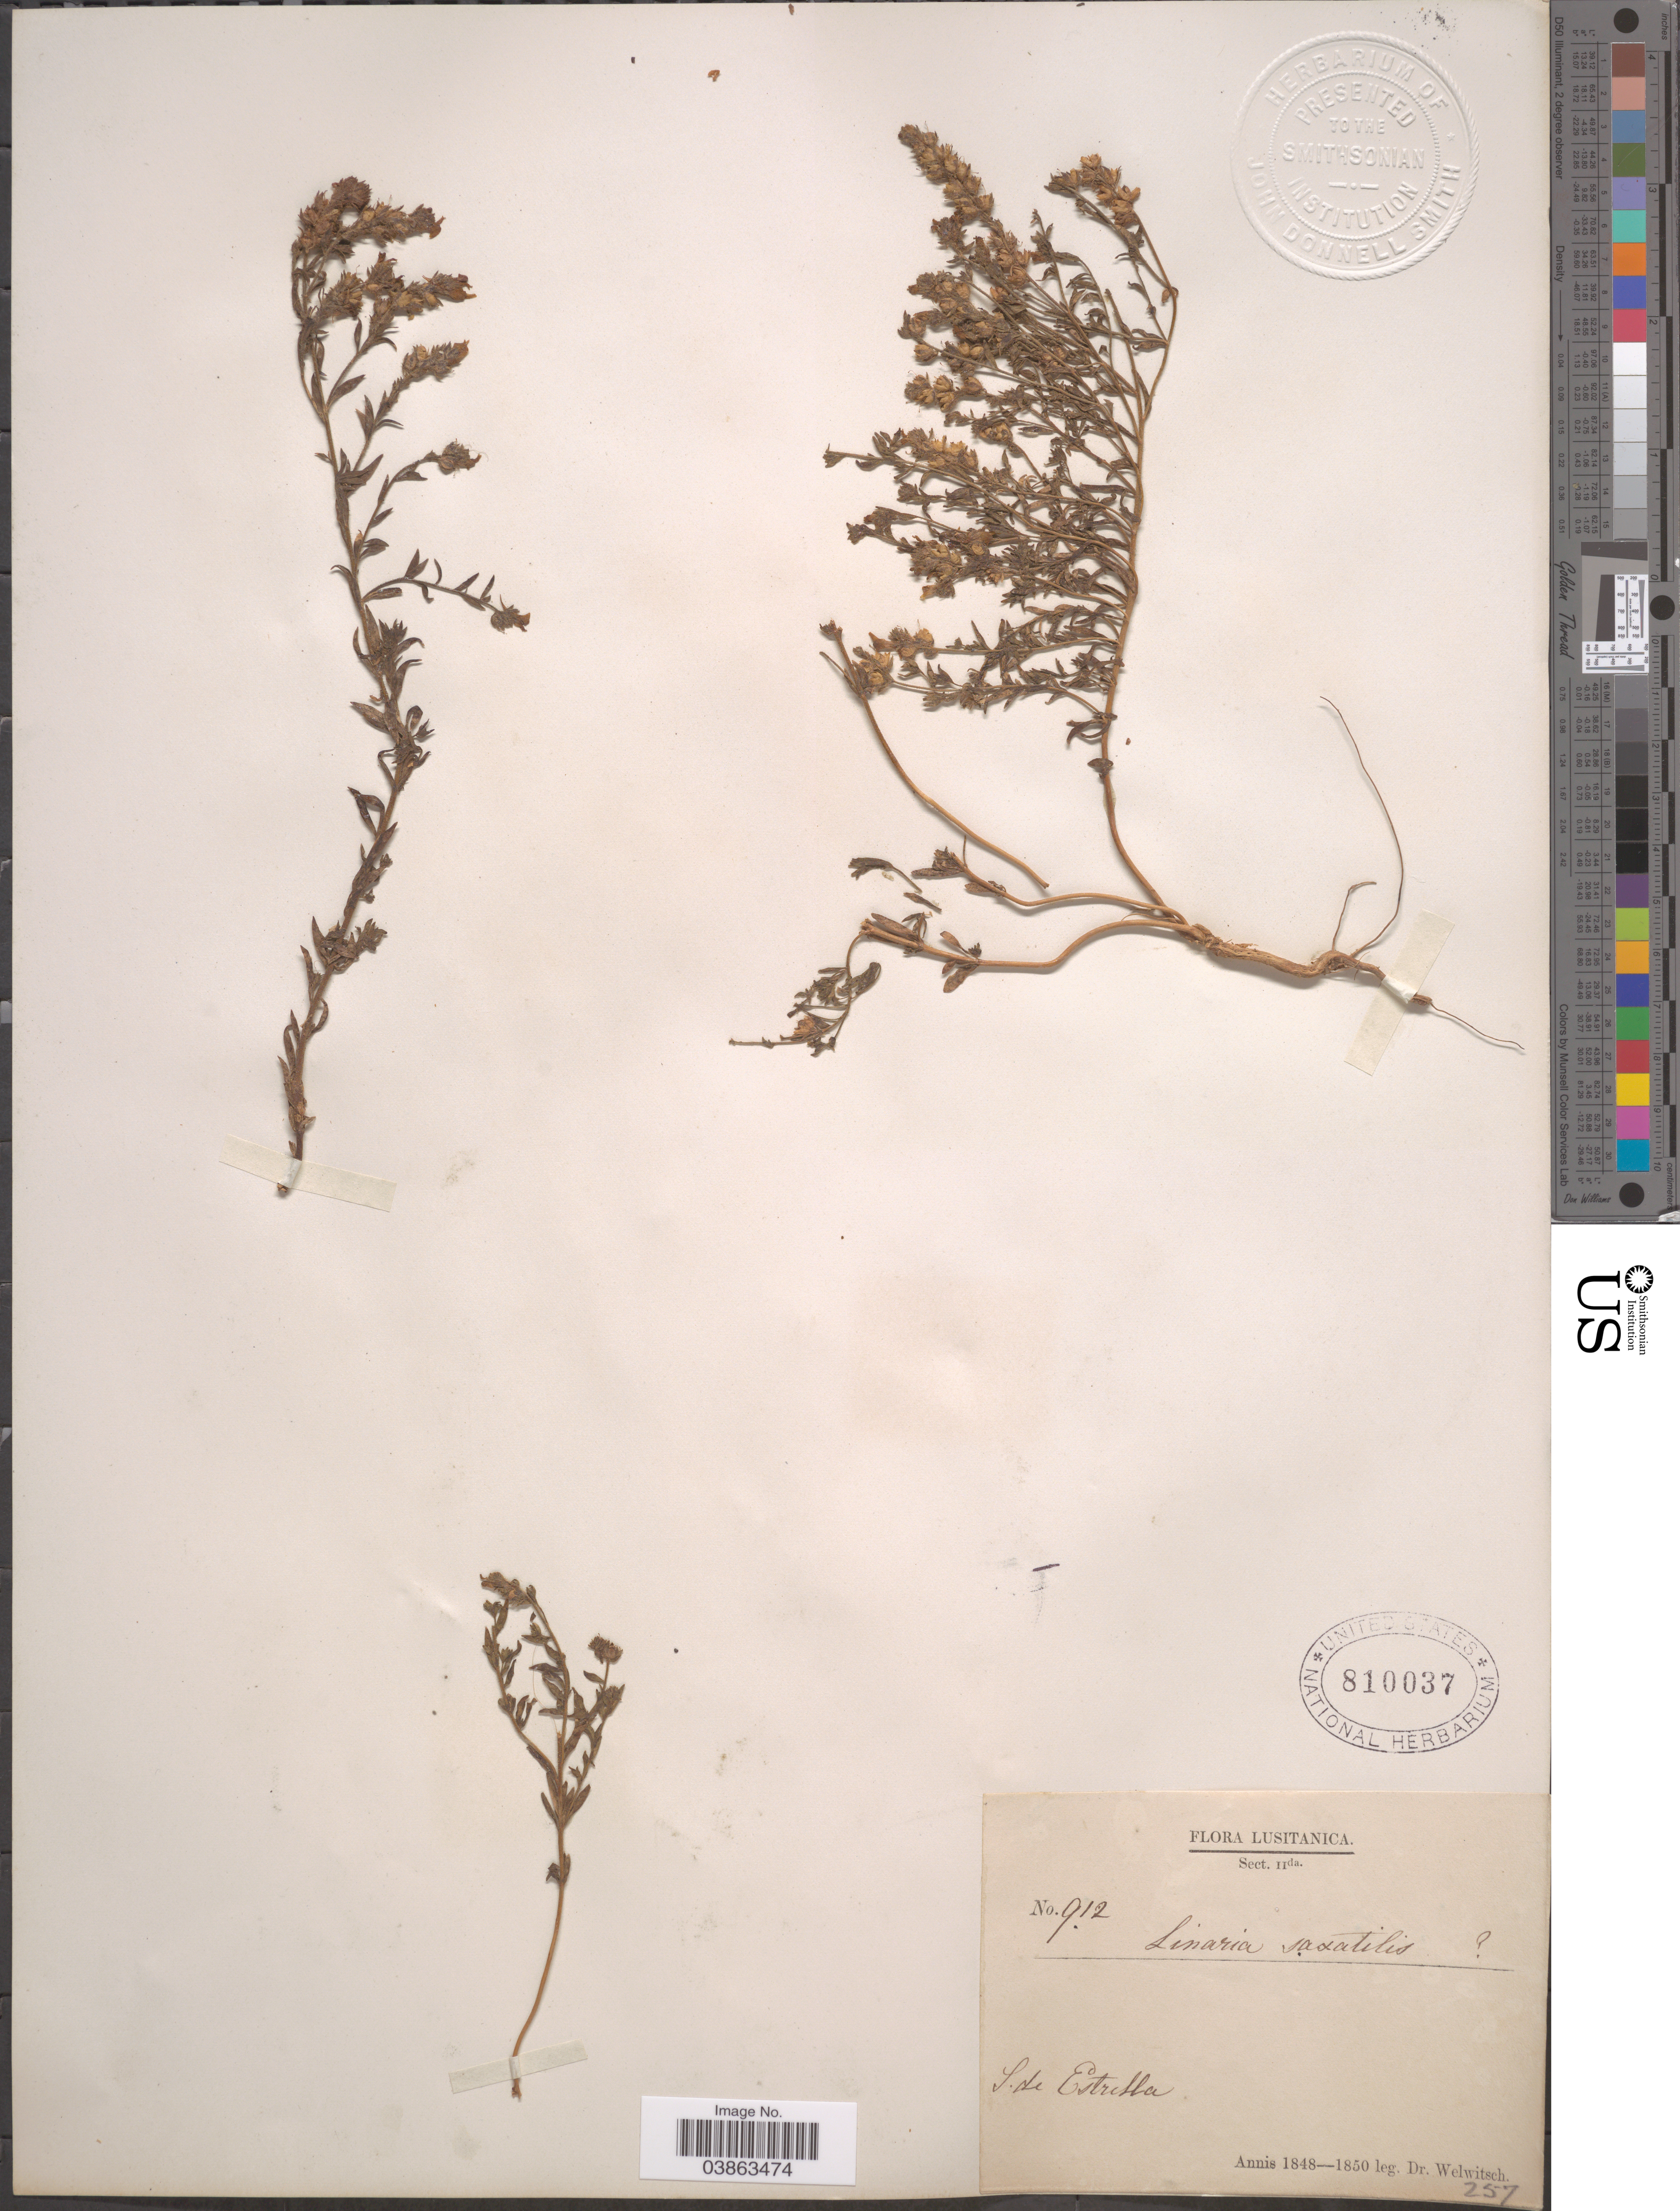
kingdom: Plantae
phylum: Tracheophyta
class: Magnoliopsida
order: Lamiales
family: Plantaginaceae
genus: Linaria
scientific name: Linaria saxatilis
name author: Hoffmanns. & Link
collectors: -. Welwitsch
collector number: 912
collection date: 1848/1850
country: Spain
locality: S. de Estrella.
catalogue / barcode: US 810037